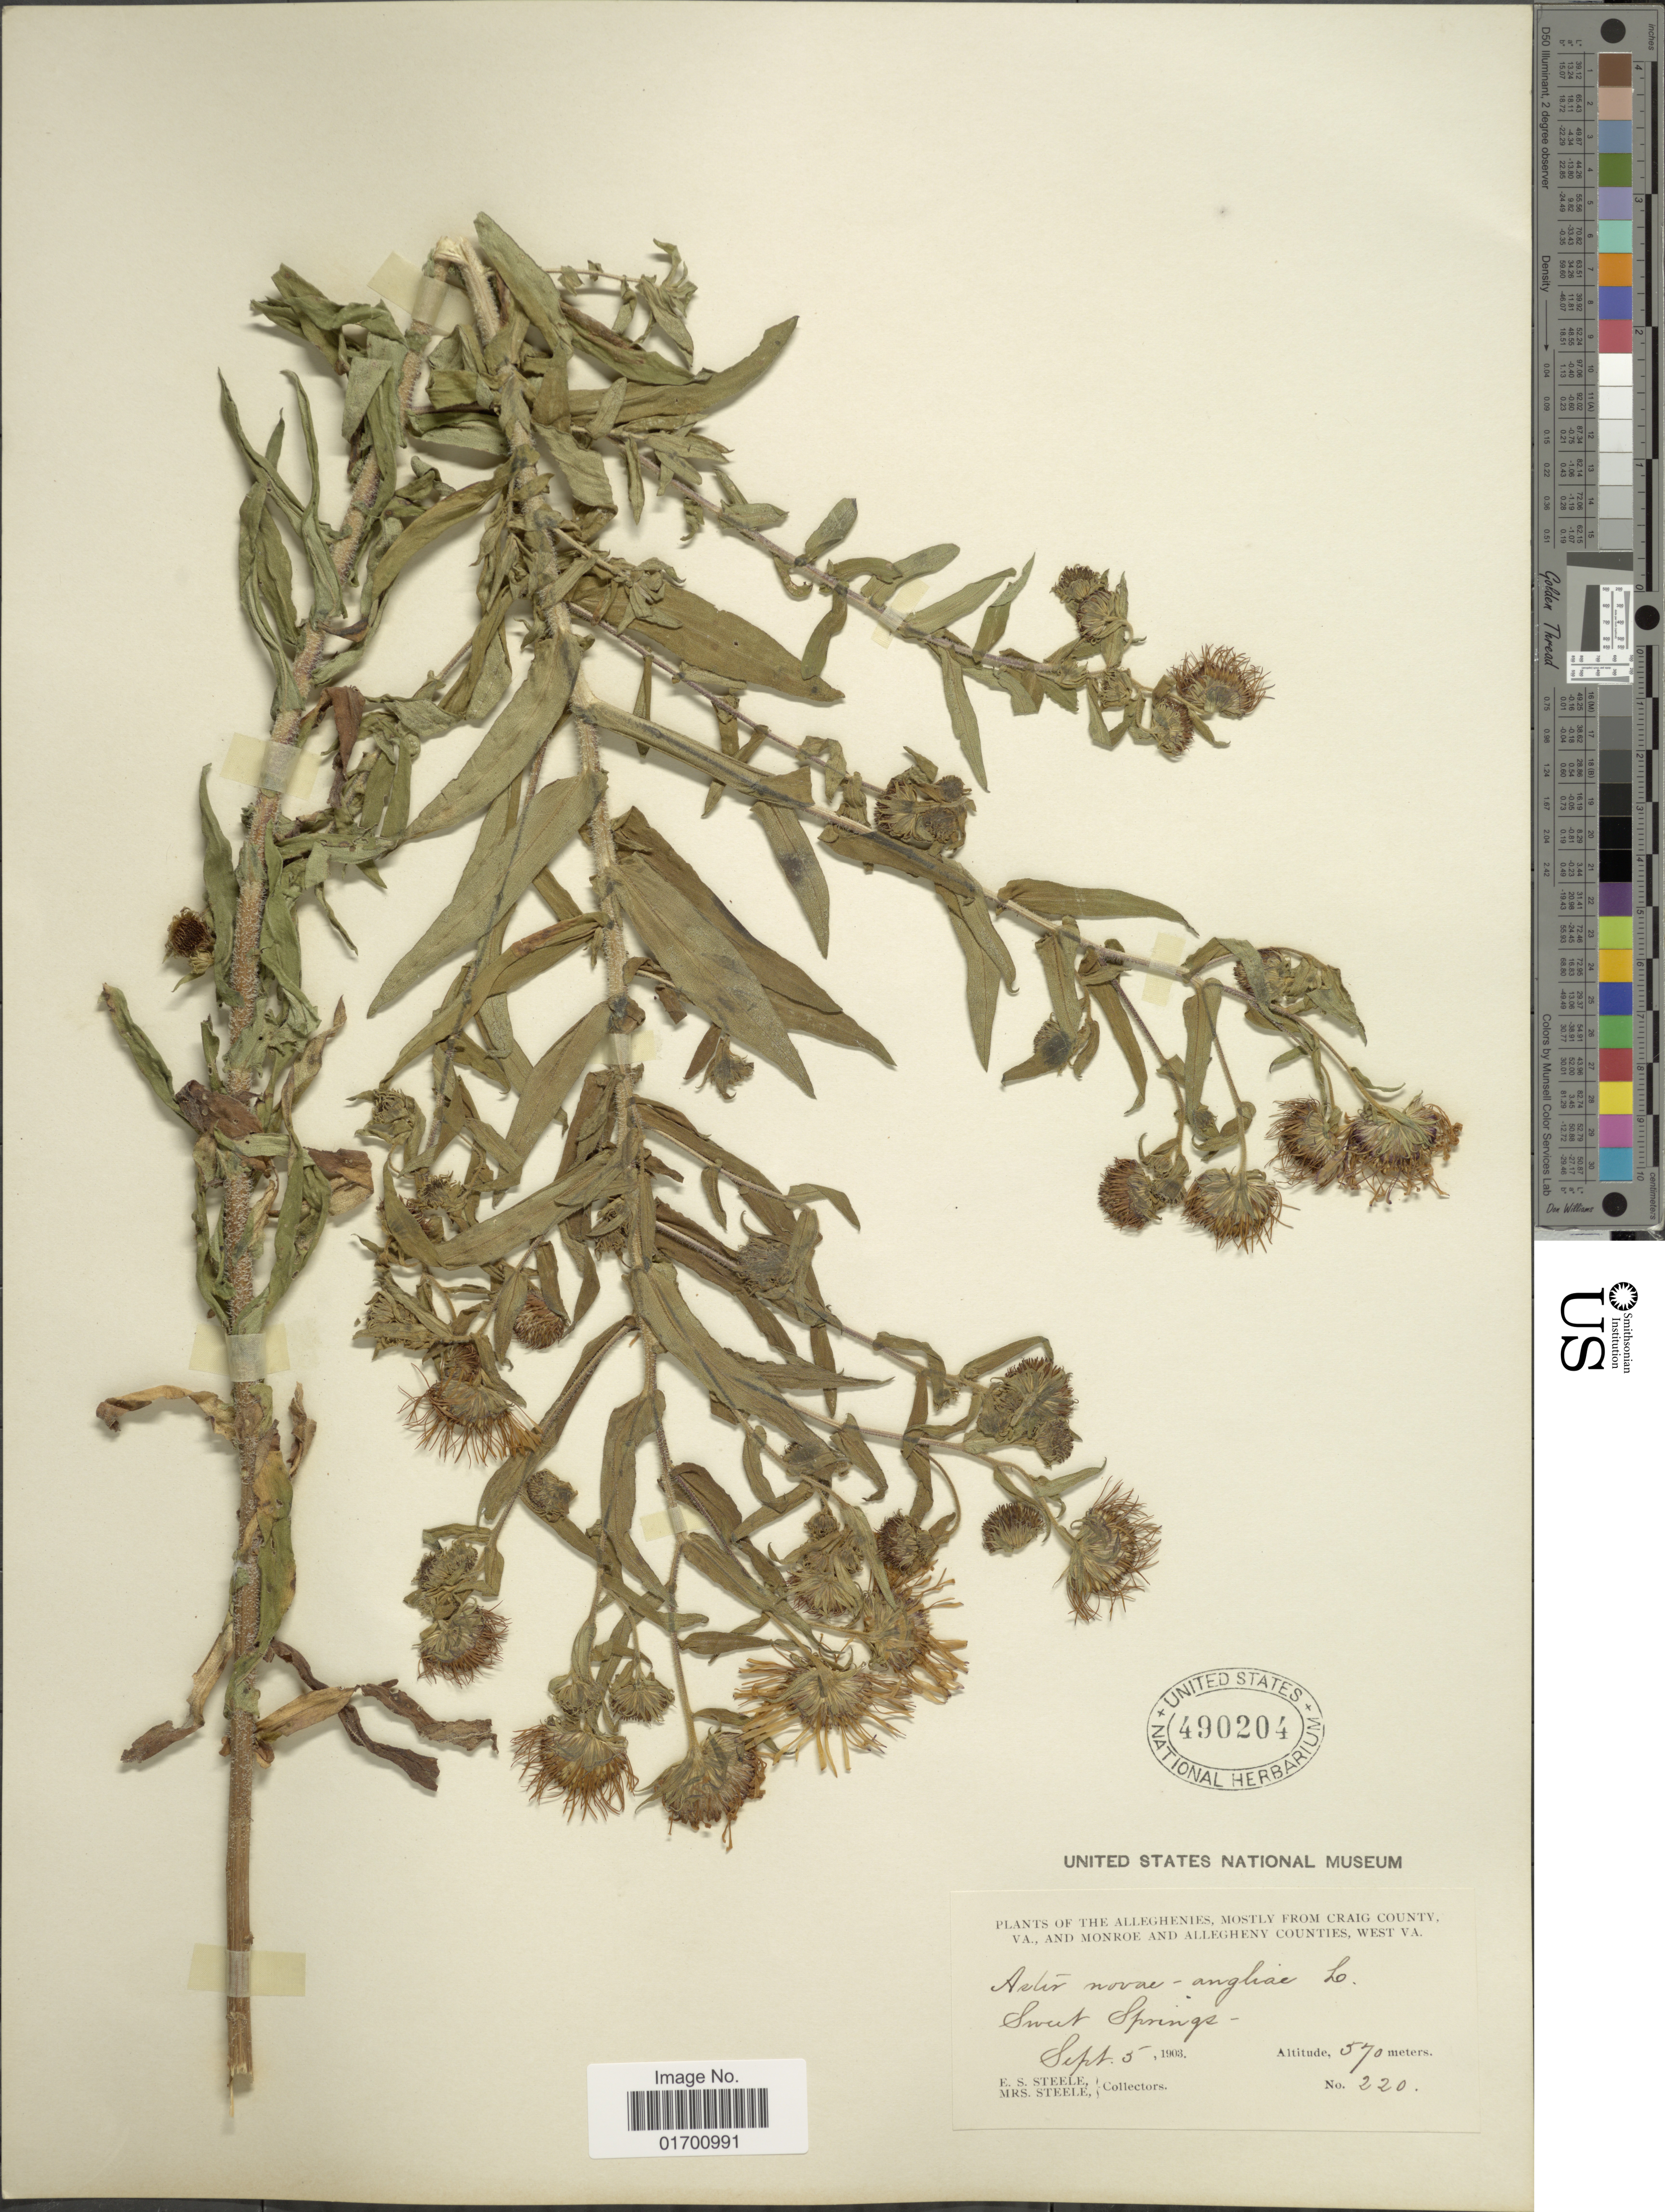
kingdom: Plantae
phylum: Tracheophyta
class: Magnoliopsida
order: Asterales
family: Asteraceae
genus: Symphyotrichum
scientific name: Symphyotrichum novae-angliae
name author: (L.) G.L. Nesom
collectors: E. Steele & Mrs. E. S. Steele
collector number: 220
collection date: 1903-09-05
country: United States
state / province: West Virginia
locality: The Alleghenies, mostly from Craig County, VA., and Monroe and Allegheny Counties, West VA. Sweet Springs.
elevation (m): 570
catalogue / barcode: US 490204